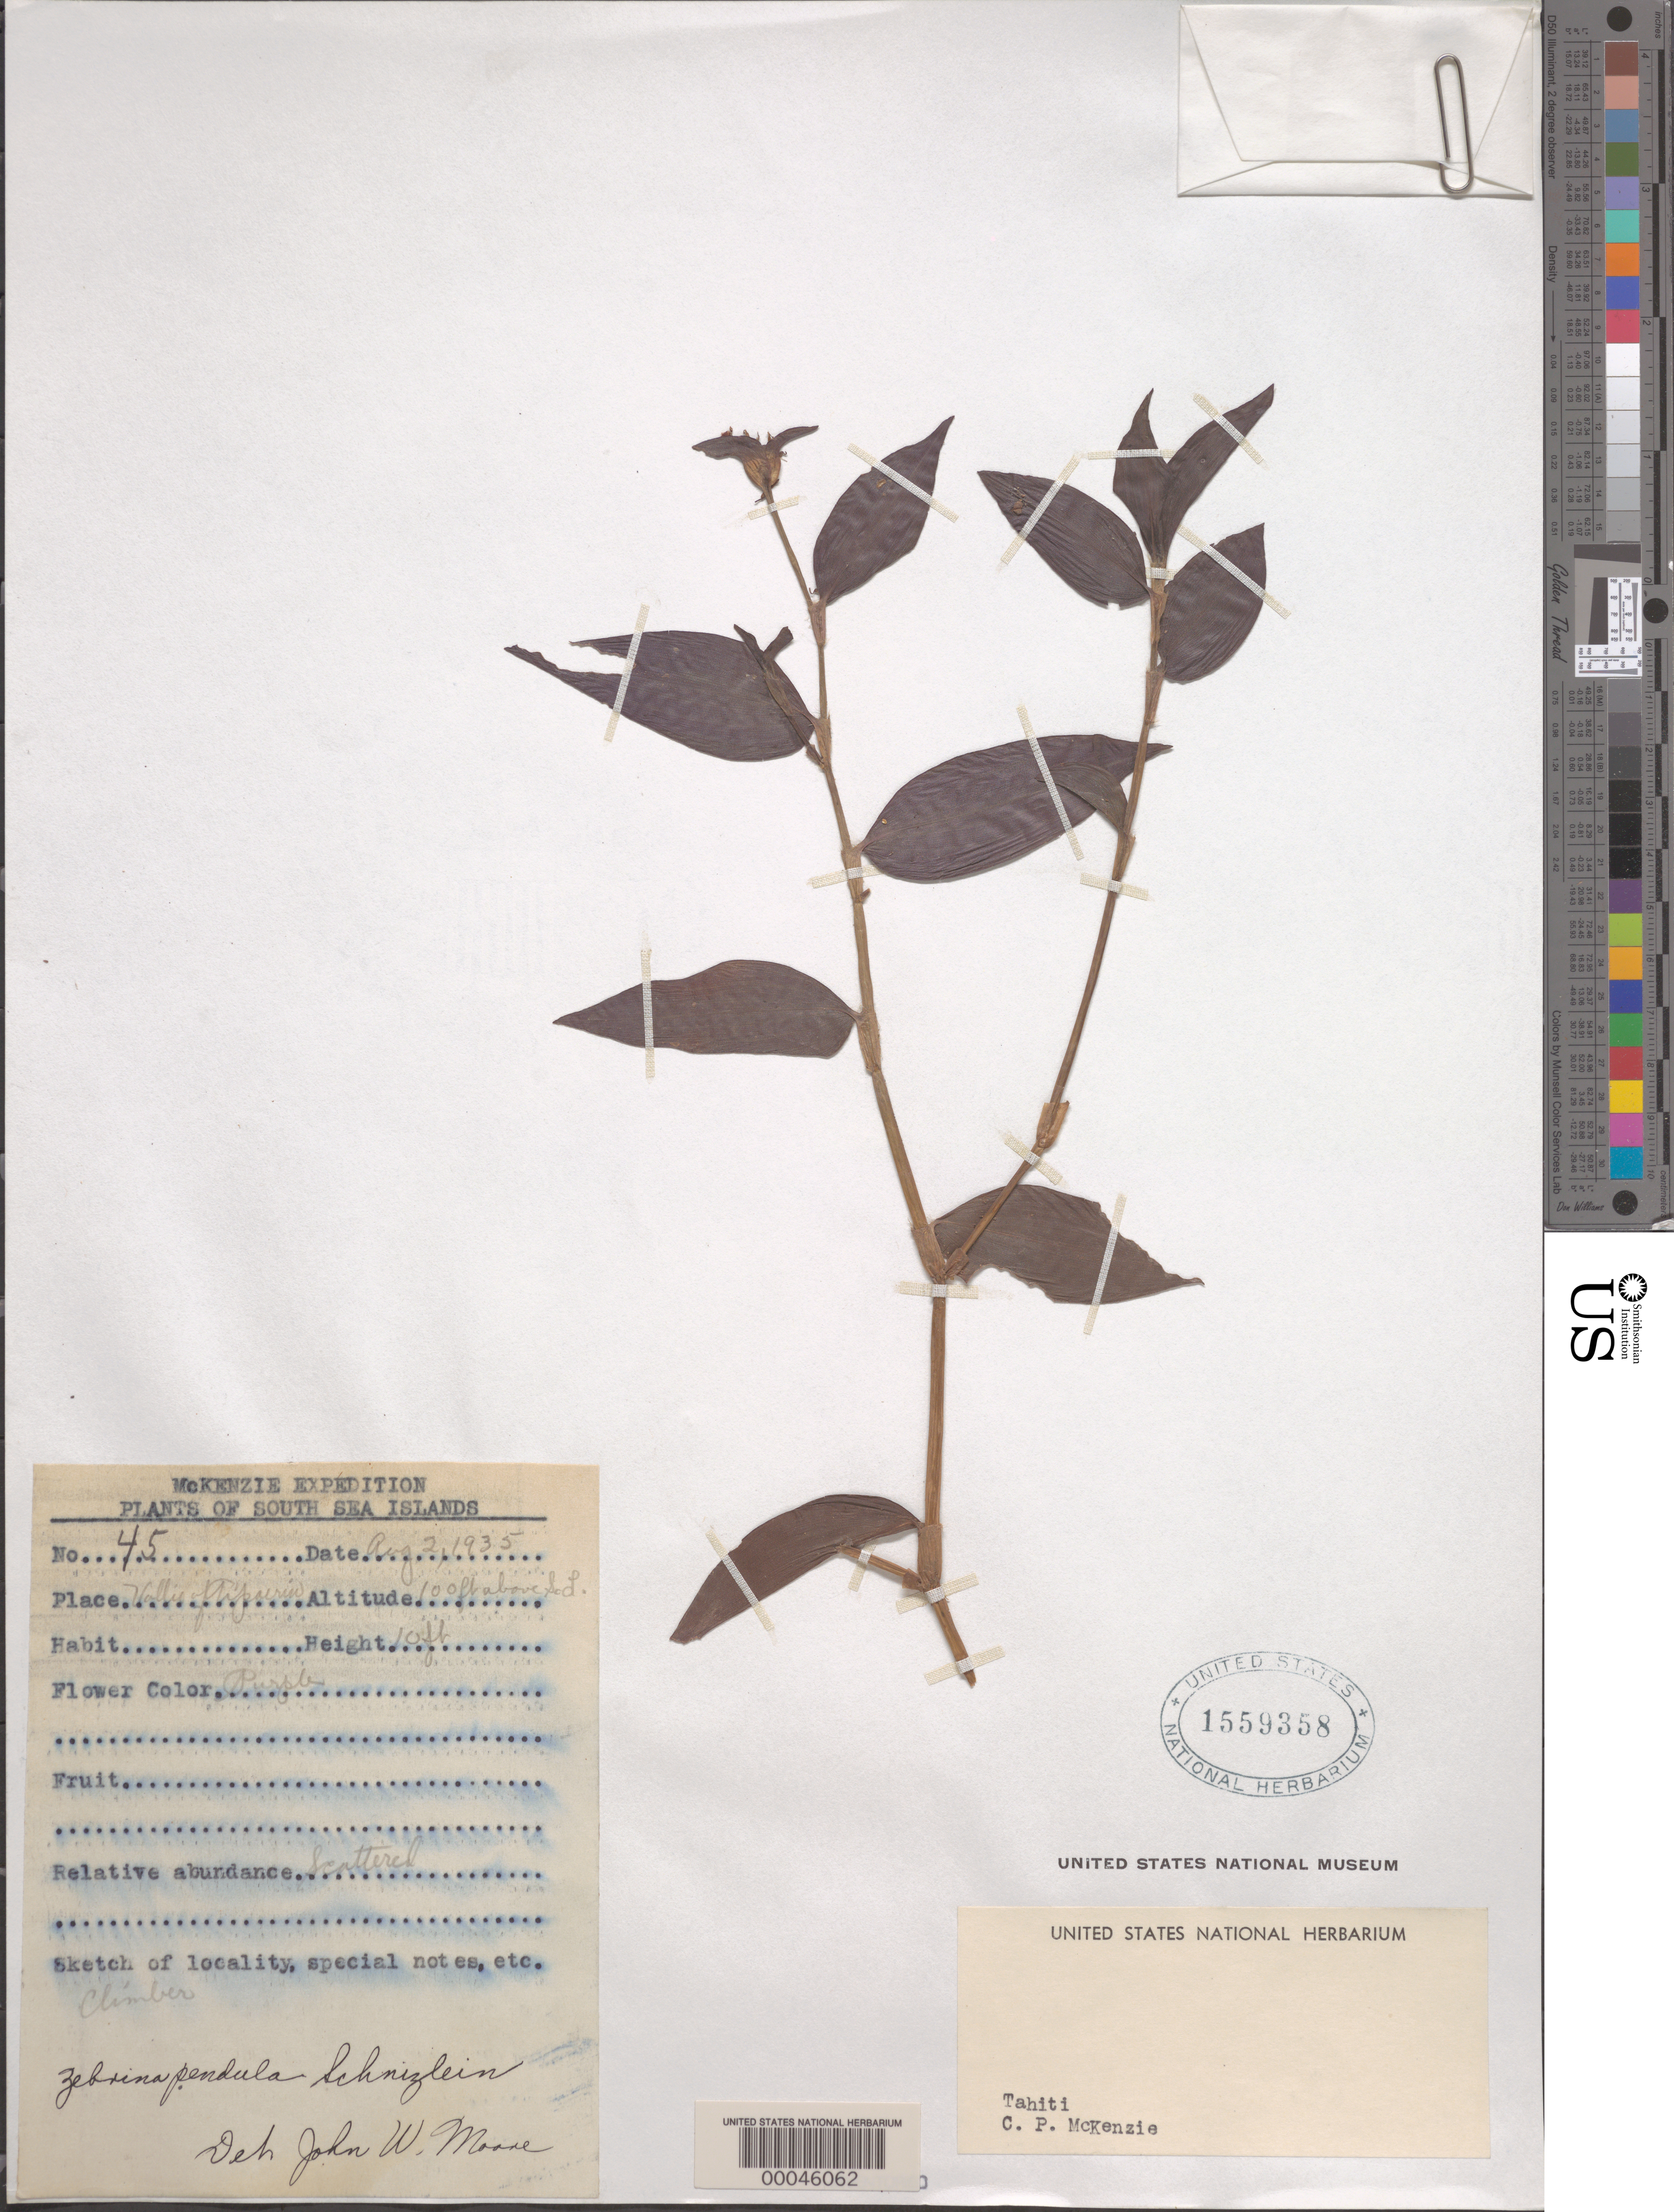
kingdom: Plantae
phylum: Tracheophyta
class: Liliopsida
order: Commelinales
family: Commelinaceae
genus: Tradescantia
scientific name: Tradescantia zebrina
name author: Bosse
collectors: C. Mckenzie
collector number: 45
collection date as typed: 02 Aug 1935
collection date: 1935-08-02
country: French Polynesia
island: Tahiti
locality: Valley of gipoeriu [Society Is.]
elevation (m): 31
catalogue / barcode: US 1559358